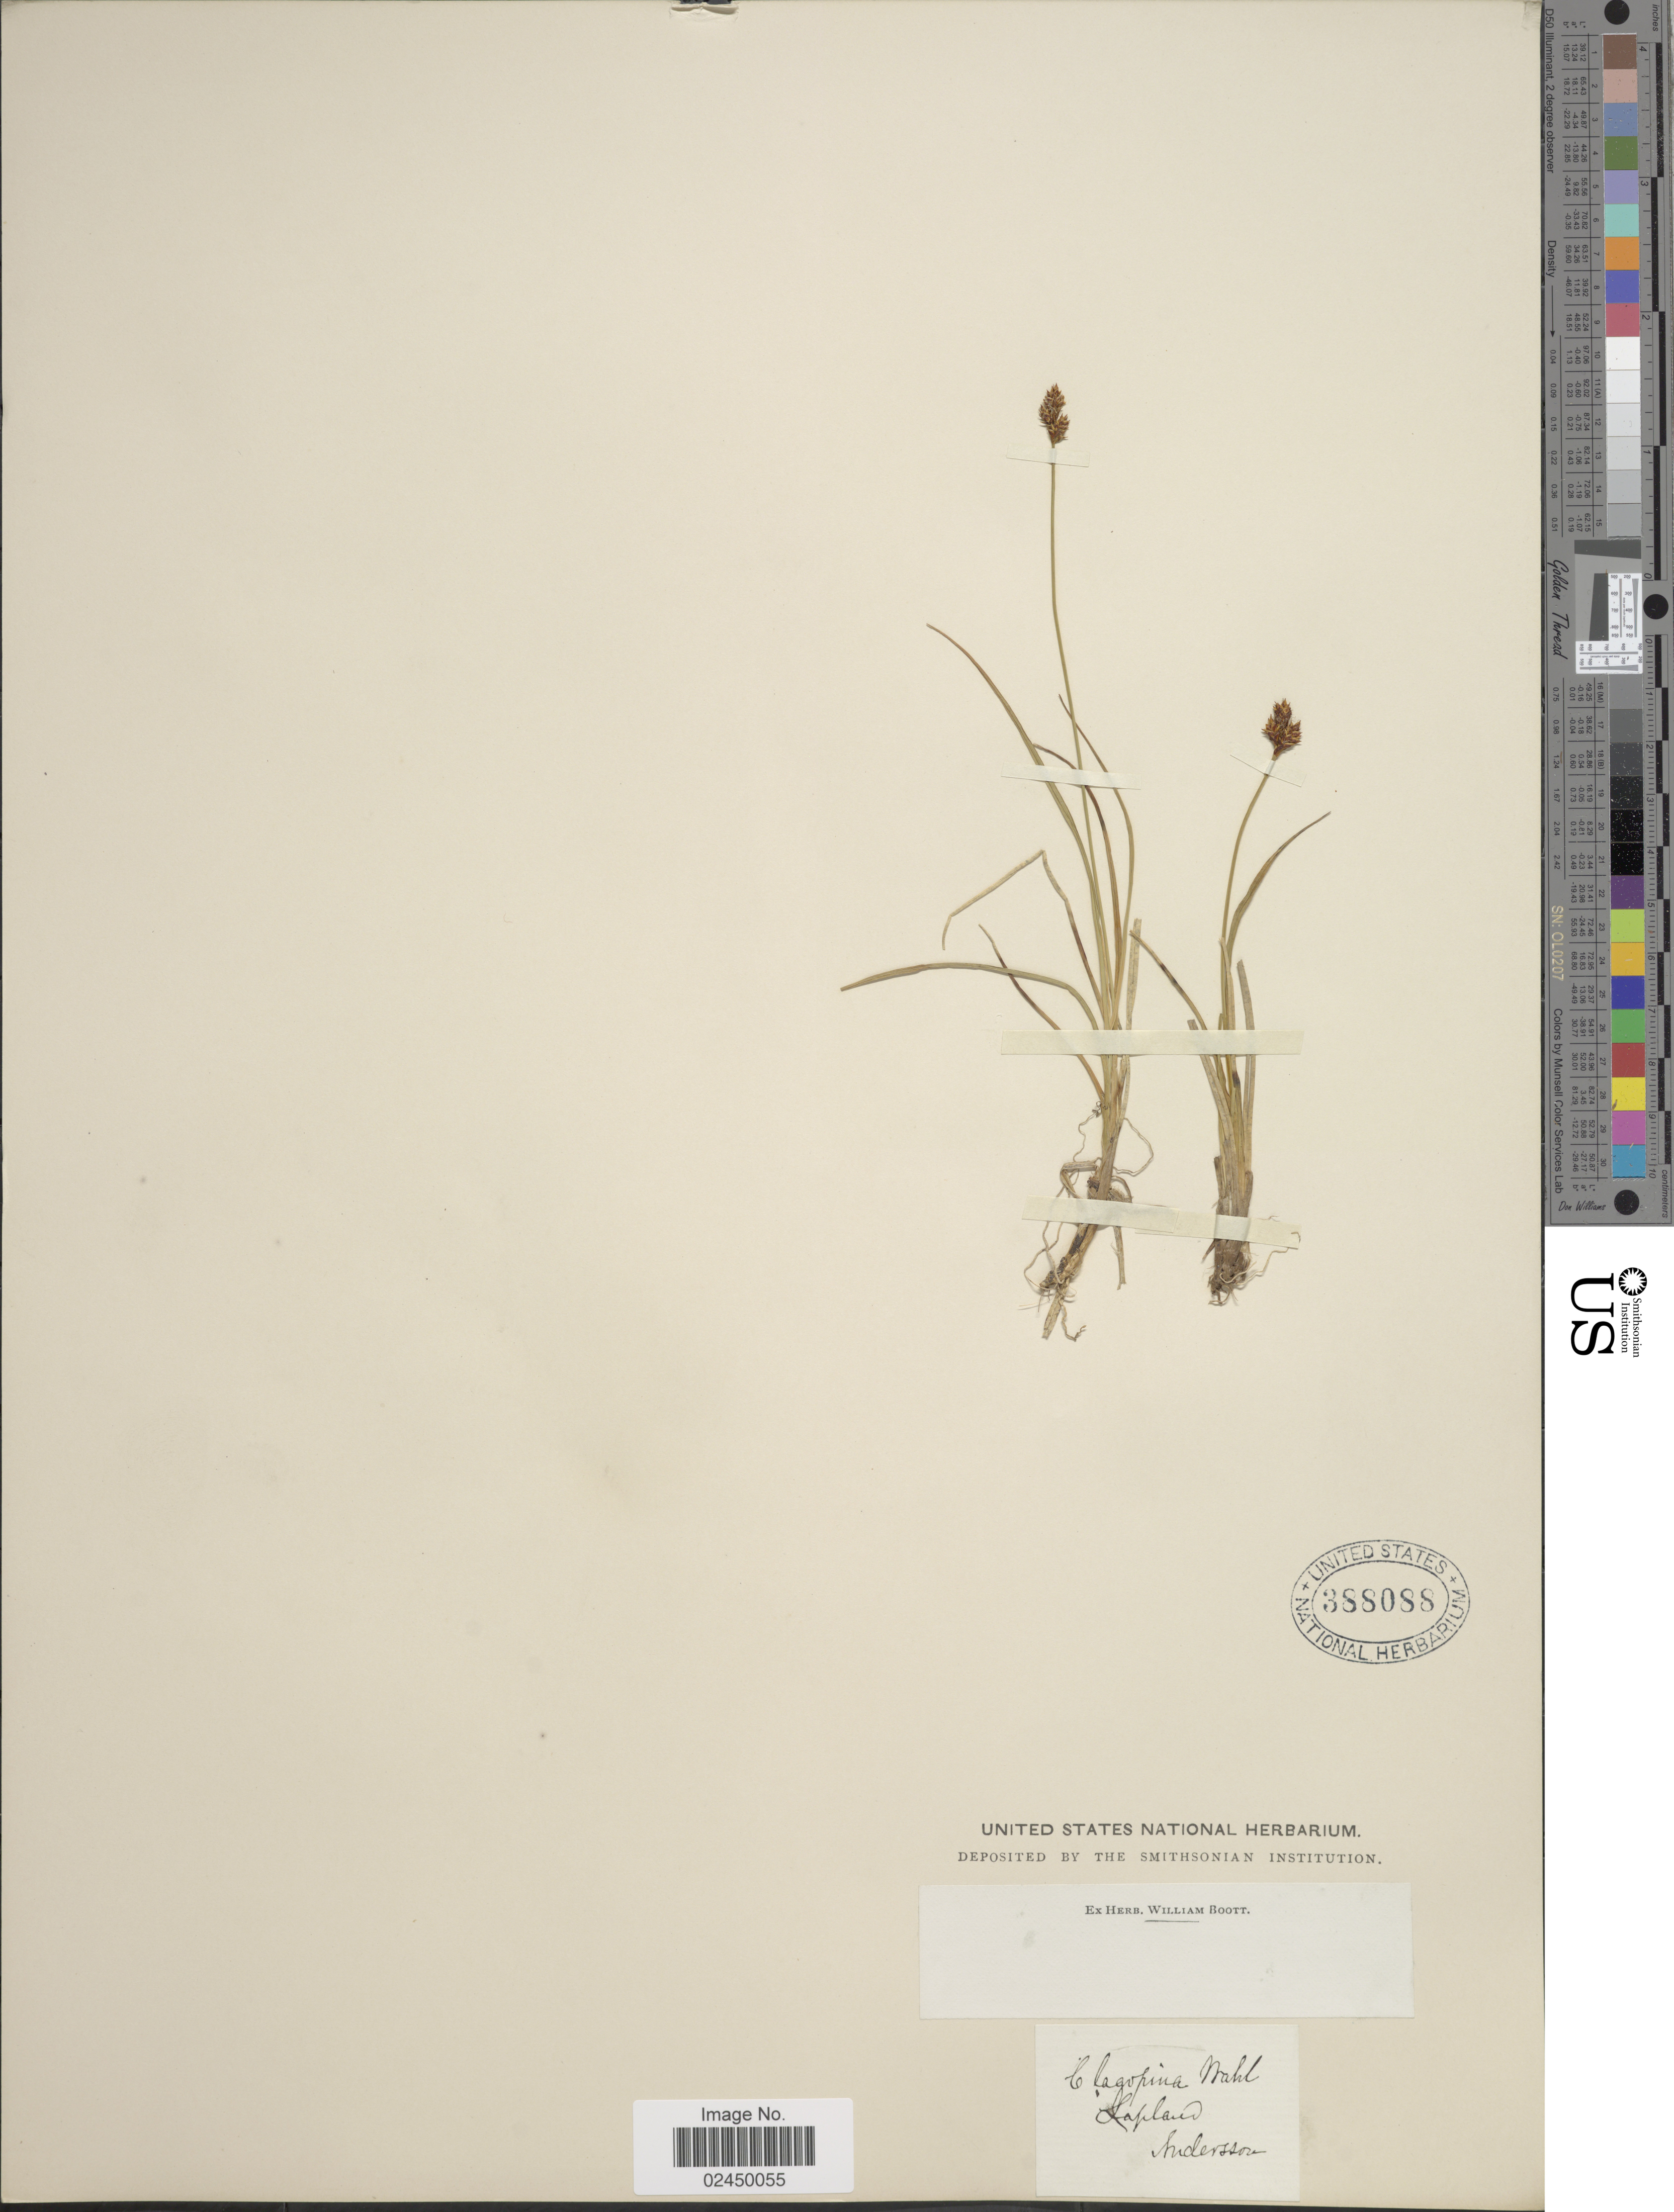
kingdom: Plantae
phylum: Tracheophyta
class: Liliopsida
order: Poales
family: Cyperaceae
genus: Carex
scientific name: Carex lachenalii subsp. lachenalii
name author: Schkuhr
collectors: Andersson, --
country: Finland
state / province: Lappi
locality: Lapland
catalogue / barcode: US 388088